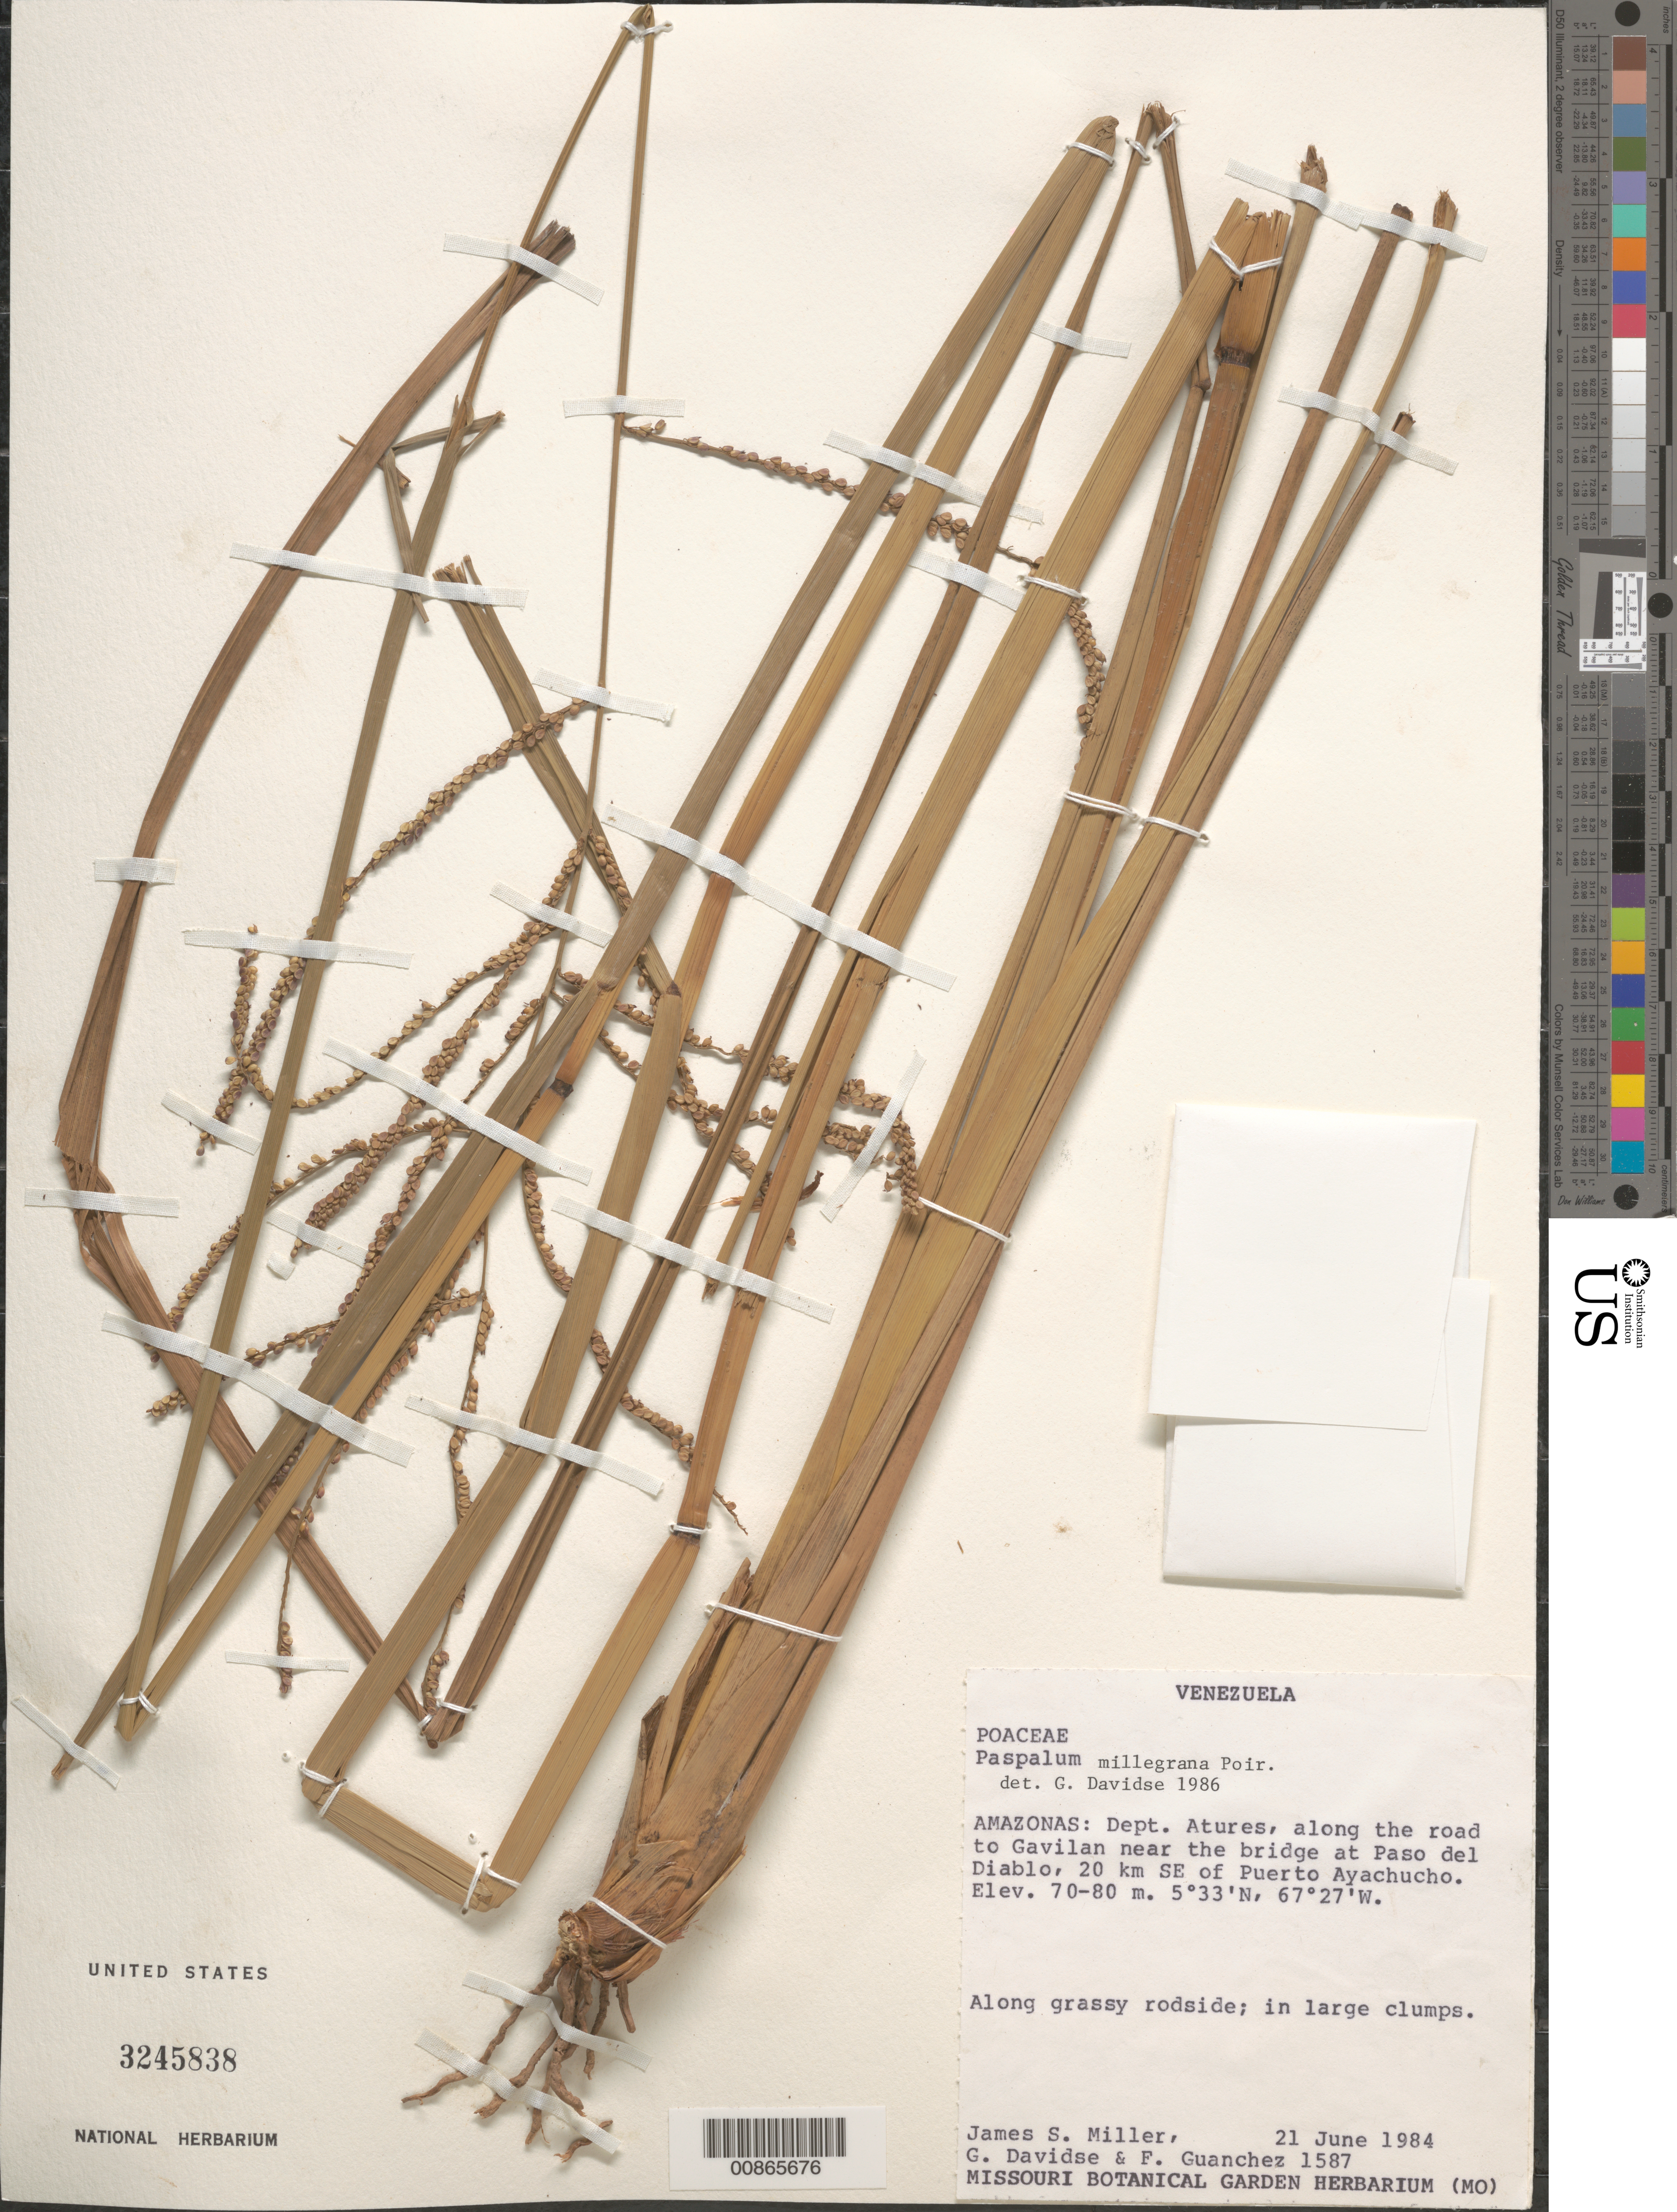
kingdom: Plantae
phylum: Tracheophyta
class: Liliopsida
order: Poales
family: Poaceae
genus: Paspalum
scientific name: Paspalum millegrana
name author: Schrad.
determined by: Davidse, Gerrit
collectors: J. S. Miller, G. Davidse & F. Guánchez M.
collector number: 1587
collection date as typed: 21-Jun-84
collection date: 1984-06-21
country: Venezuela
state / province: Amazonas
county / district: Atures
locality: Puerto Ayachucho, 20 km SE of along road to Gavilan, near bridge at Paso del Diablo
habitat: Grassy roadside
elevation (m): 70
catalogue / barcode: US 3245838